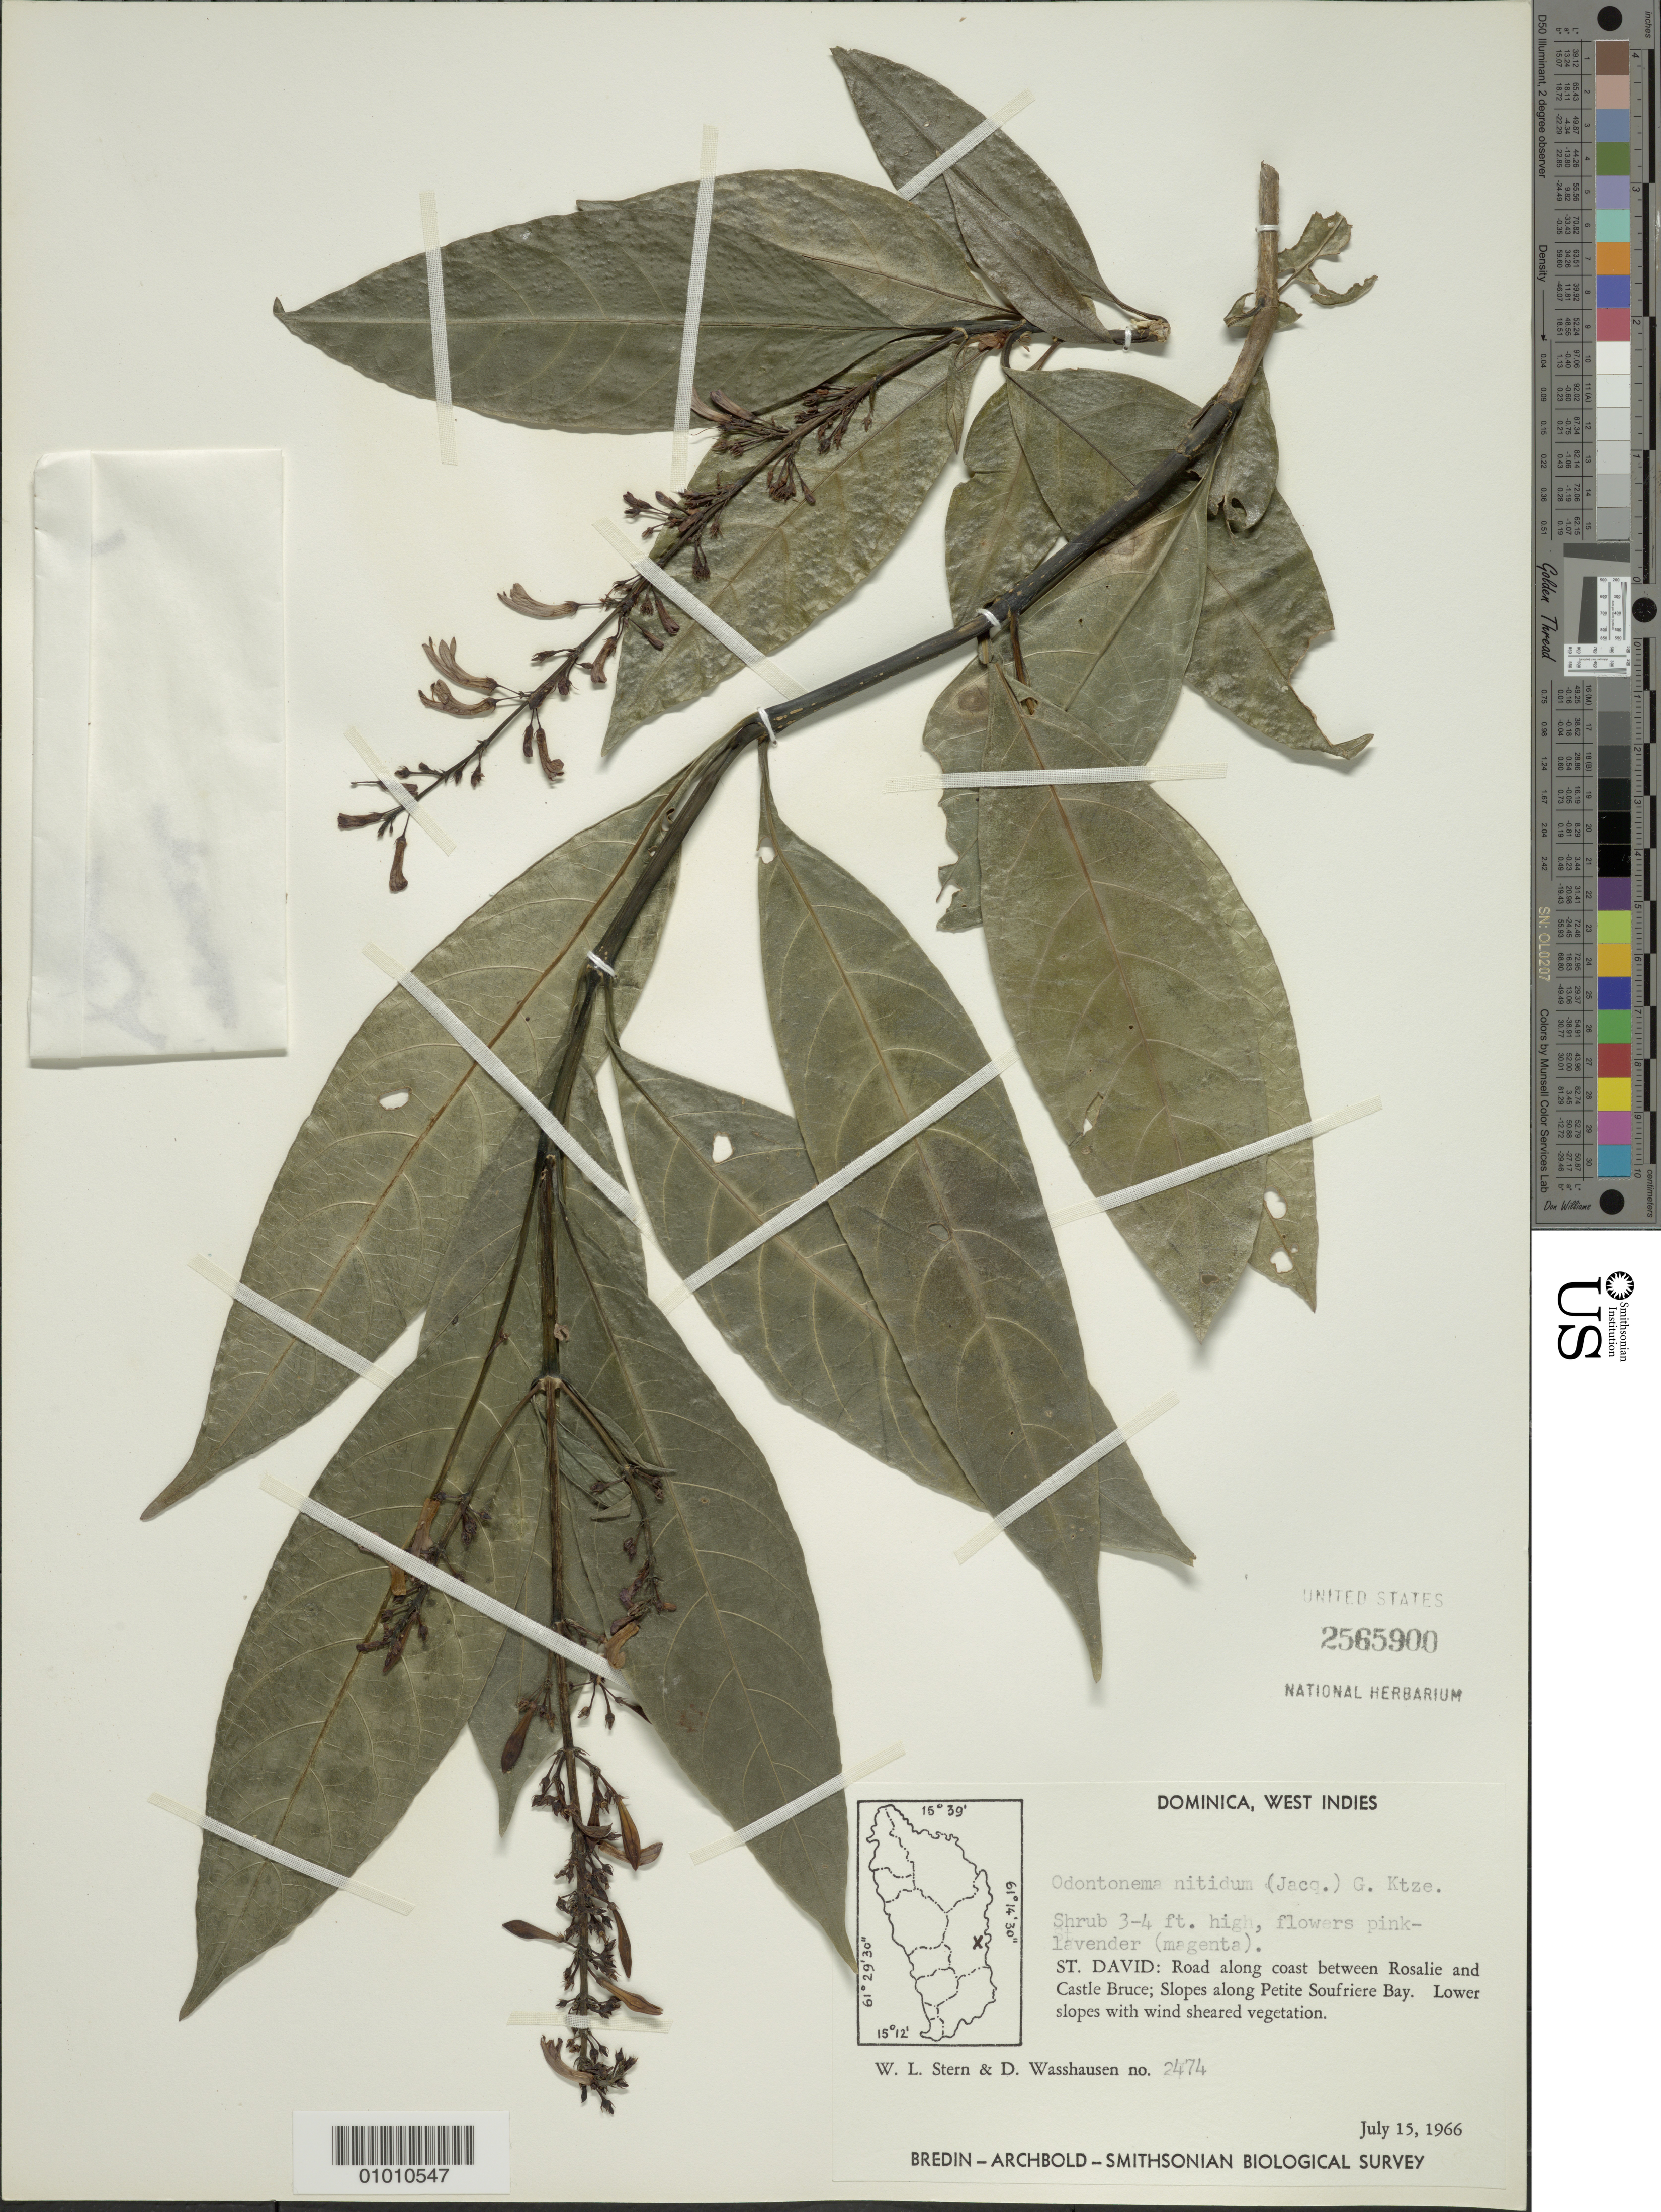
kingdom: Plantae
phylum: Tracheophyta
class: Magnoliopsida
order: Lamiales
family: Acanthaceae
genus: Odontonema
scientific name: Odontonema nitidum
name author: (Jacq.) Kuntze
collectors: W. L. Stern & D. C. Wasshausen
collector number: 2474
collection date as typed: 15 Jul 1966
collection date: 1966-07-15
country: Dominica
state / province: St. David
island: Dominica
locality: Road between Rosalie and Castle Bruce, slopes along Petite Soufriere Bay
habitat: Road along coast, lower slopes with wind sheared vegetation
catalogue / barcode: US 2565900